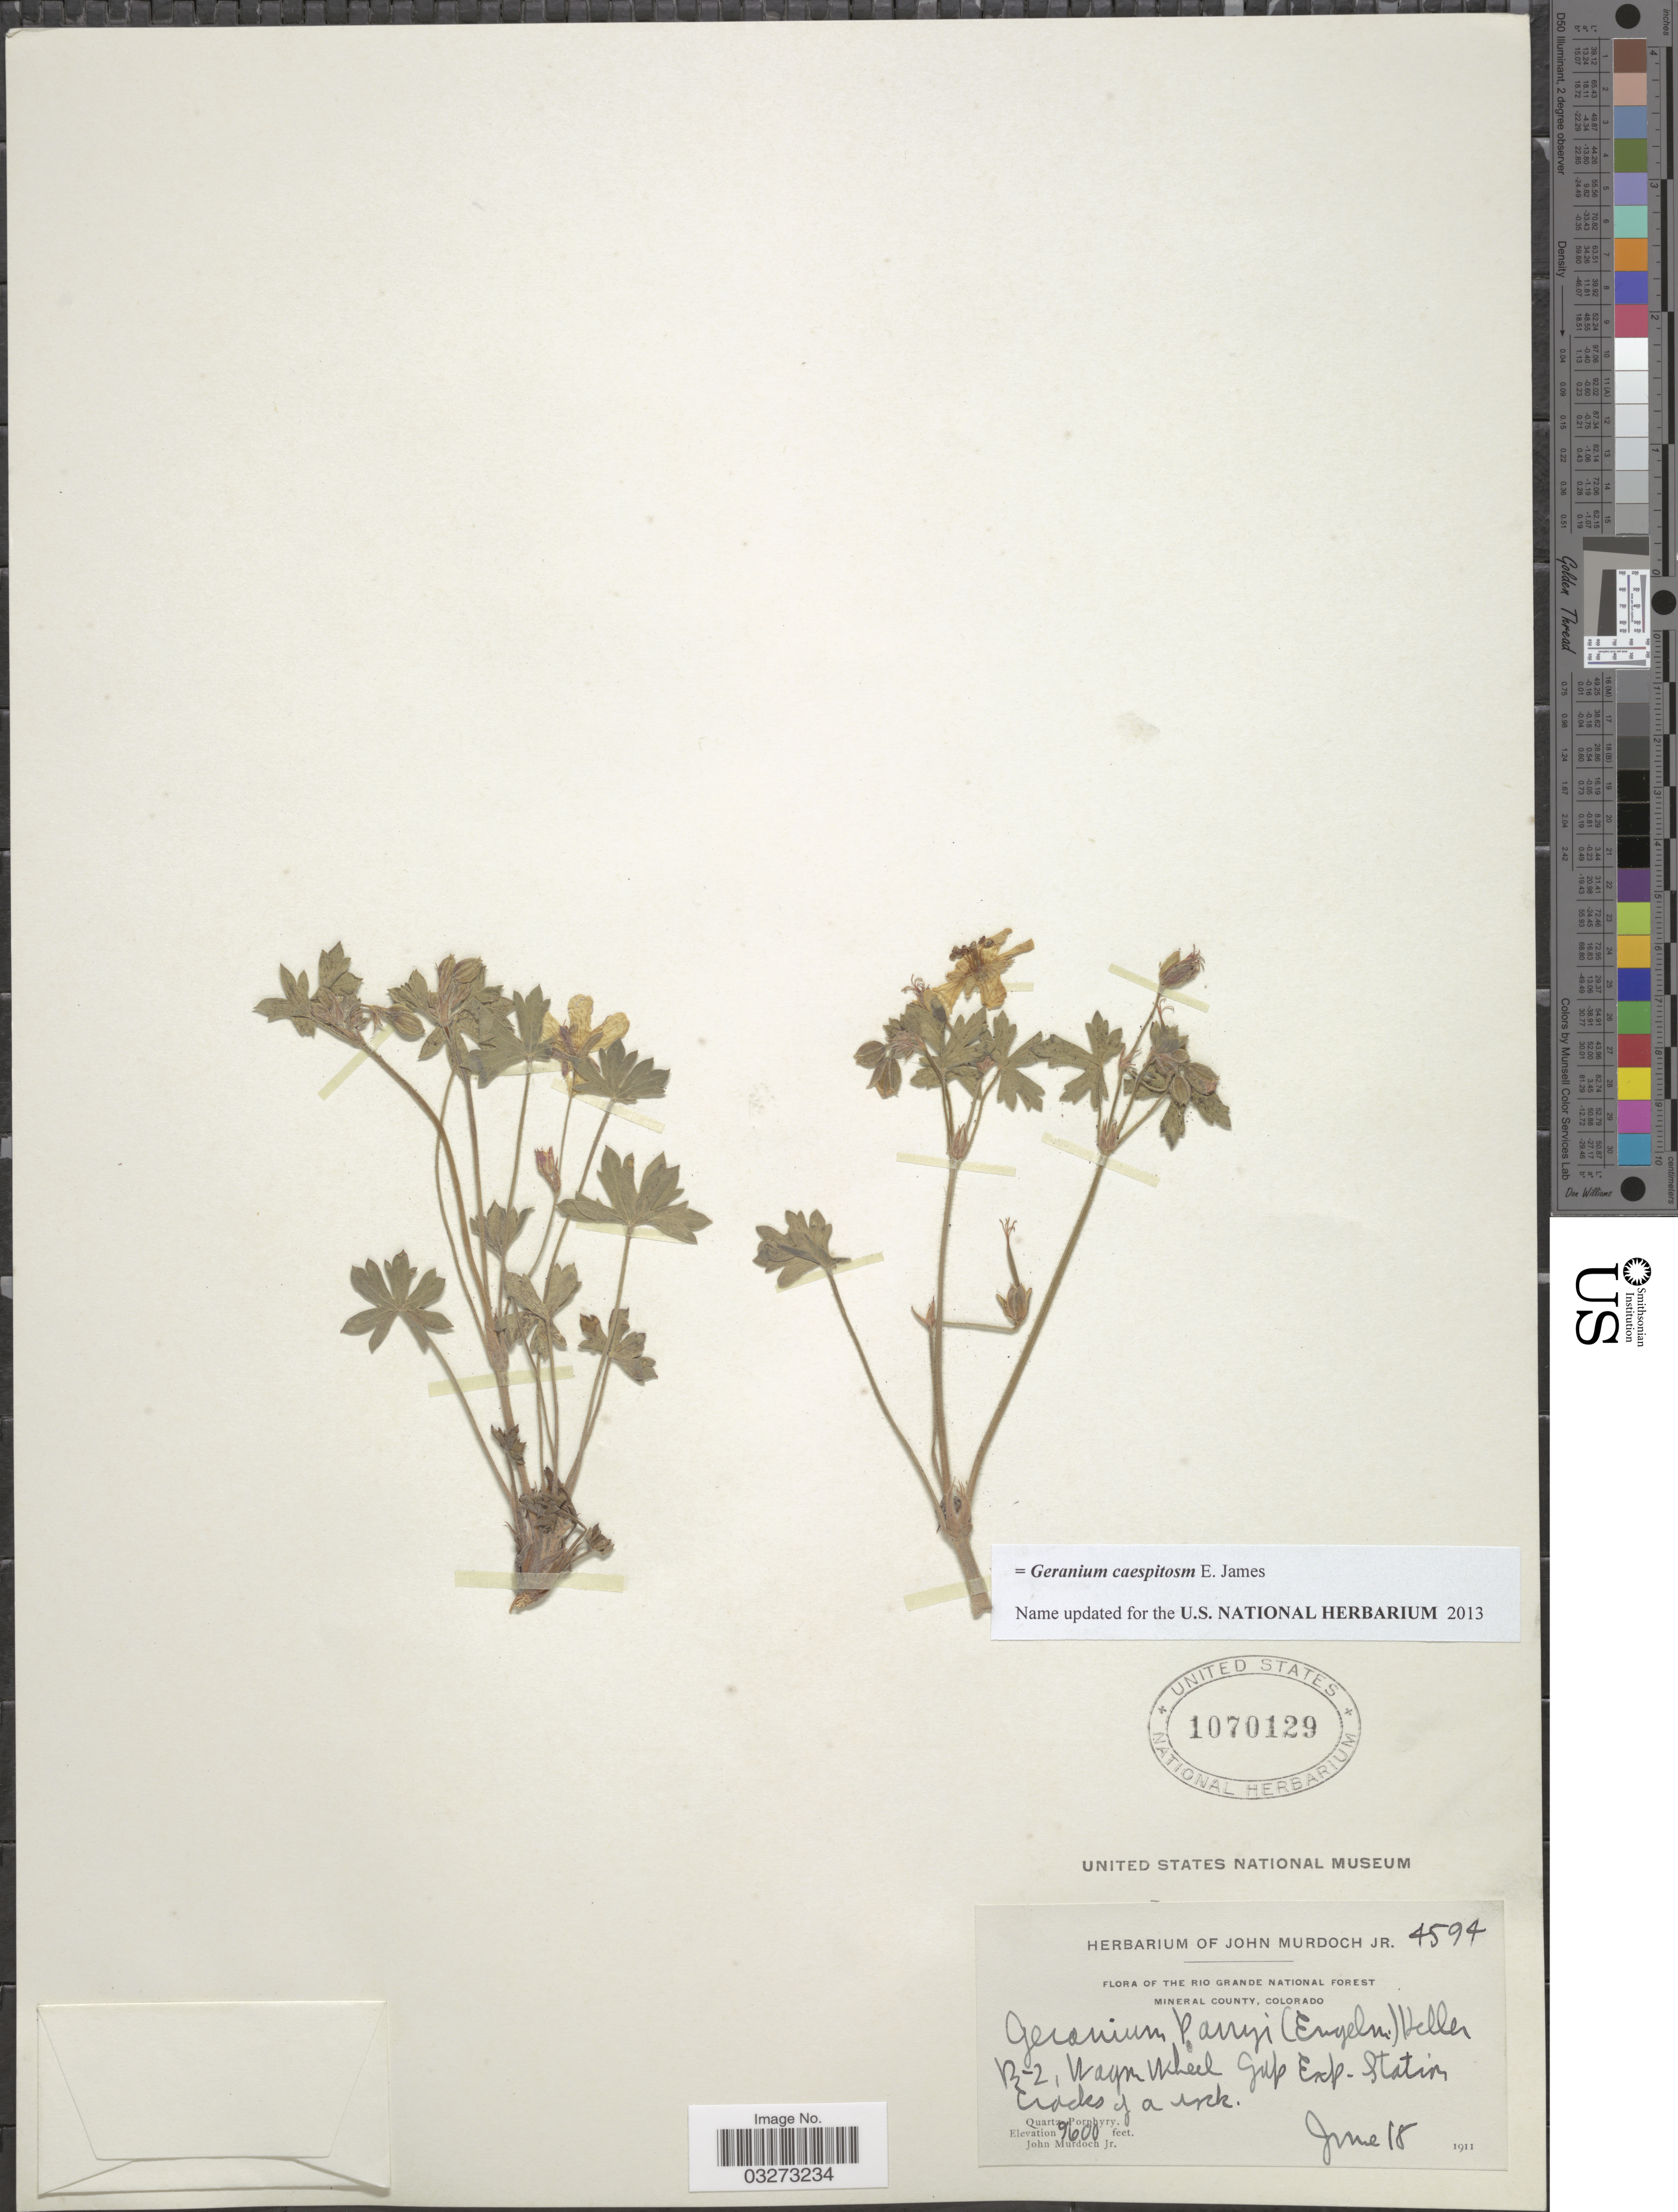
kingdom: Plantae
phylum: Tracheophyta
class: Magnoliopsida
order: Geraniales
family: Geraniaceae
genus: Geranium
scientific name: Geranium caespitosum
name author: E. James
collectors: J. Murdoch Jr.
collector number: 4594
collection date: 1911-06-18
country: United States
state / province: Colorado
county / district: Mineral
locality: The Rio Grande National Forest. Mineral County. B-2, Wagon Wheel Gap Exp. Station cracks of a rock.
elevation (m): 2926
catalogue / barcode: US 1070129